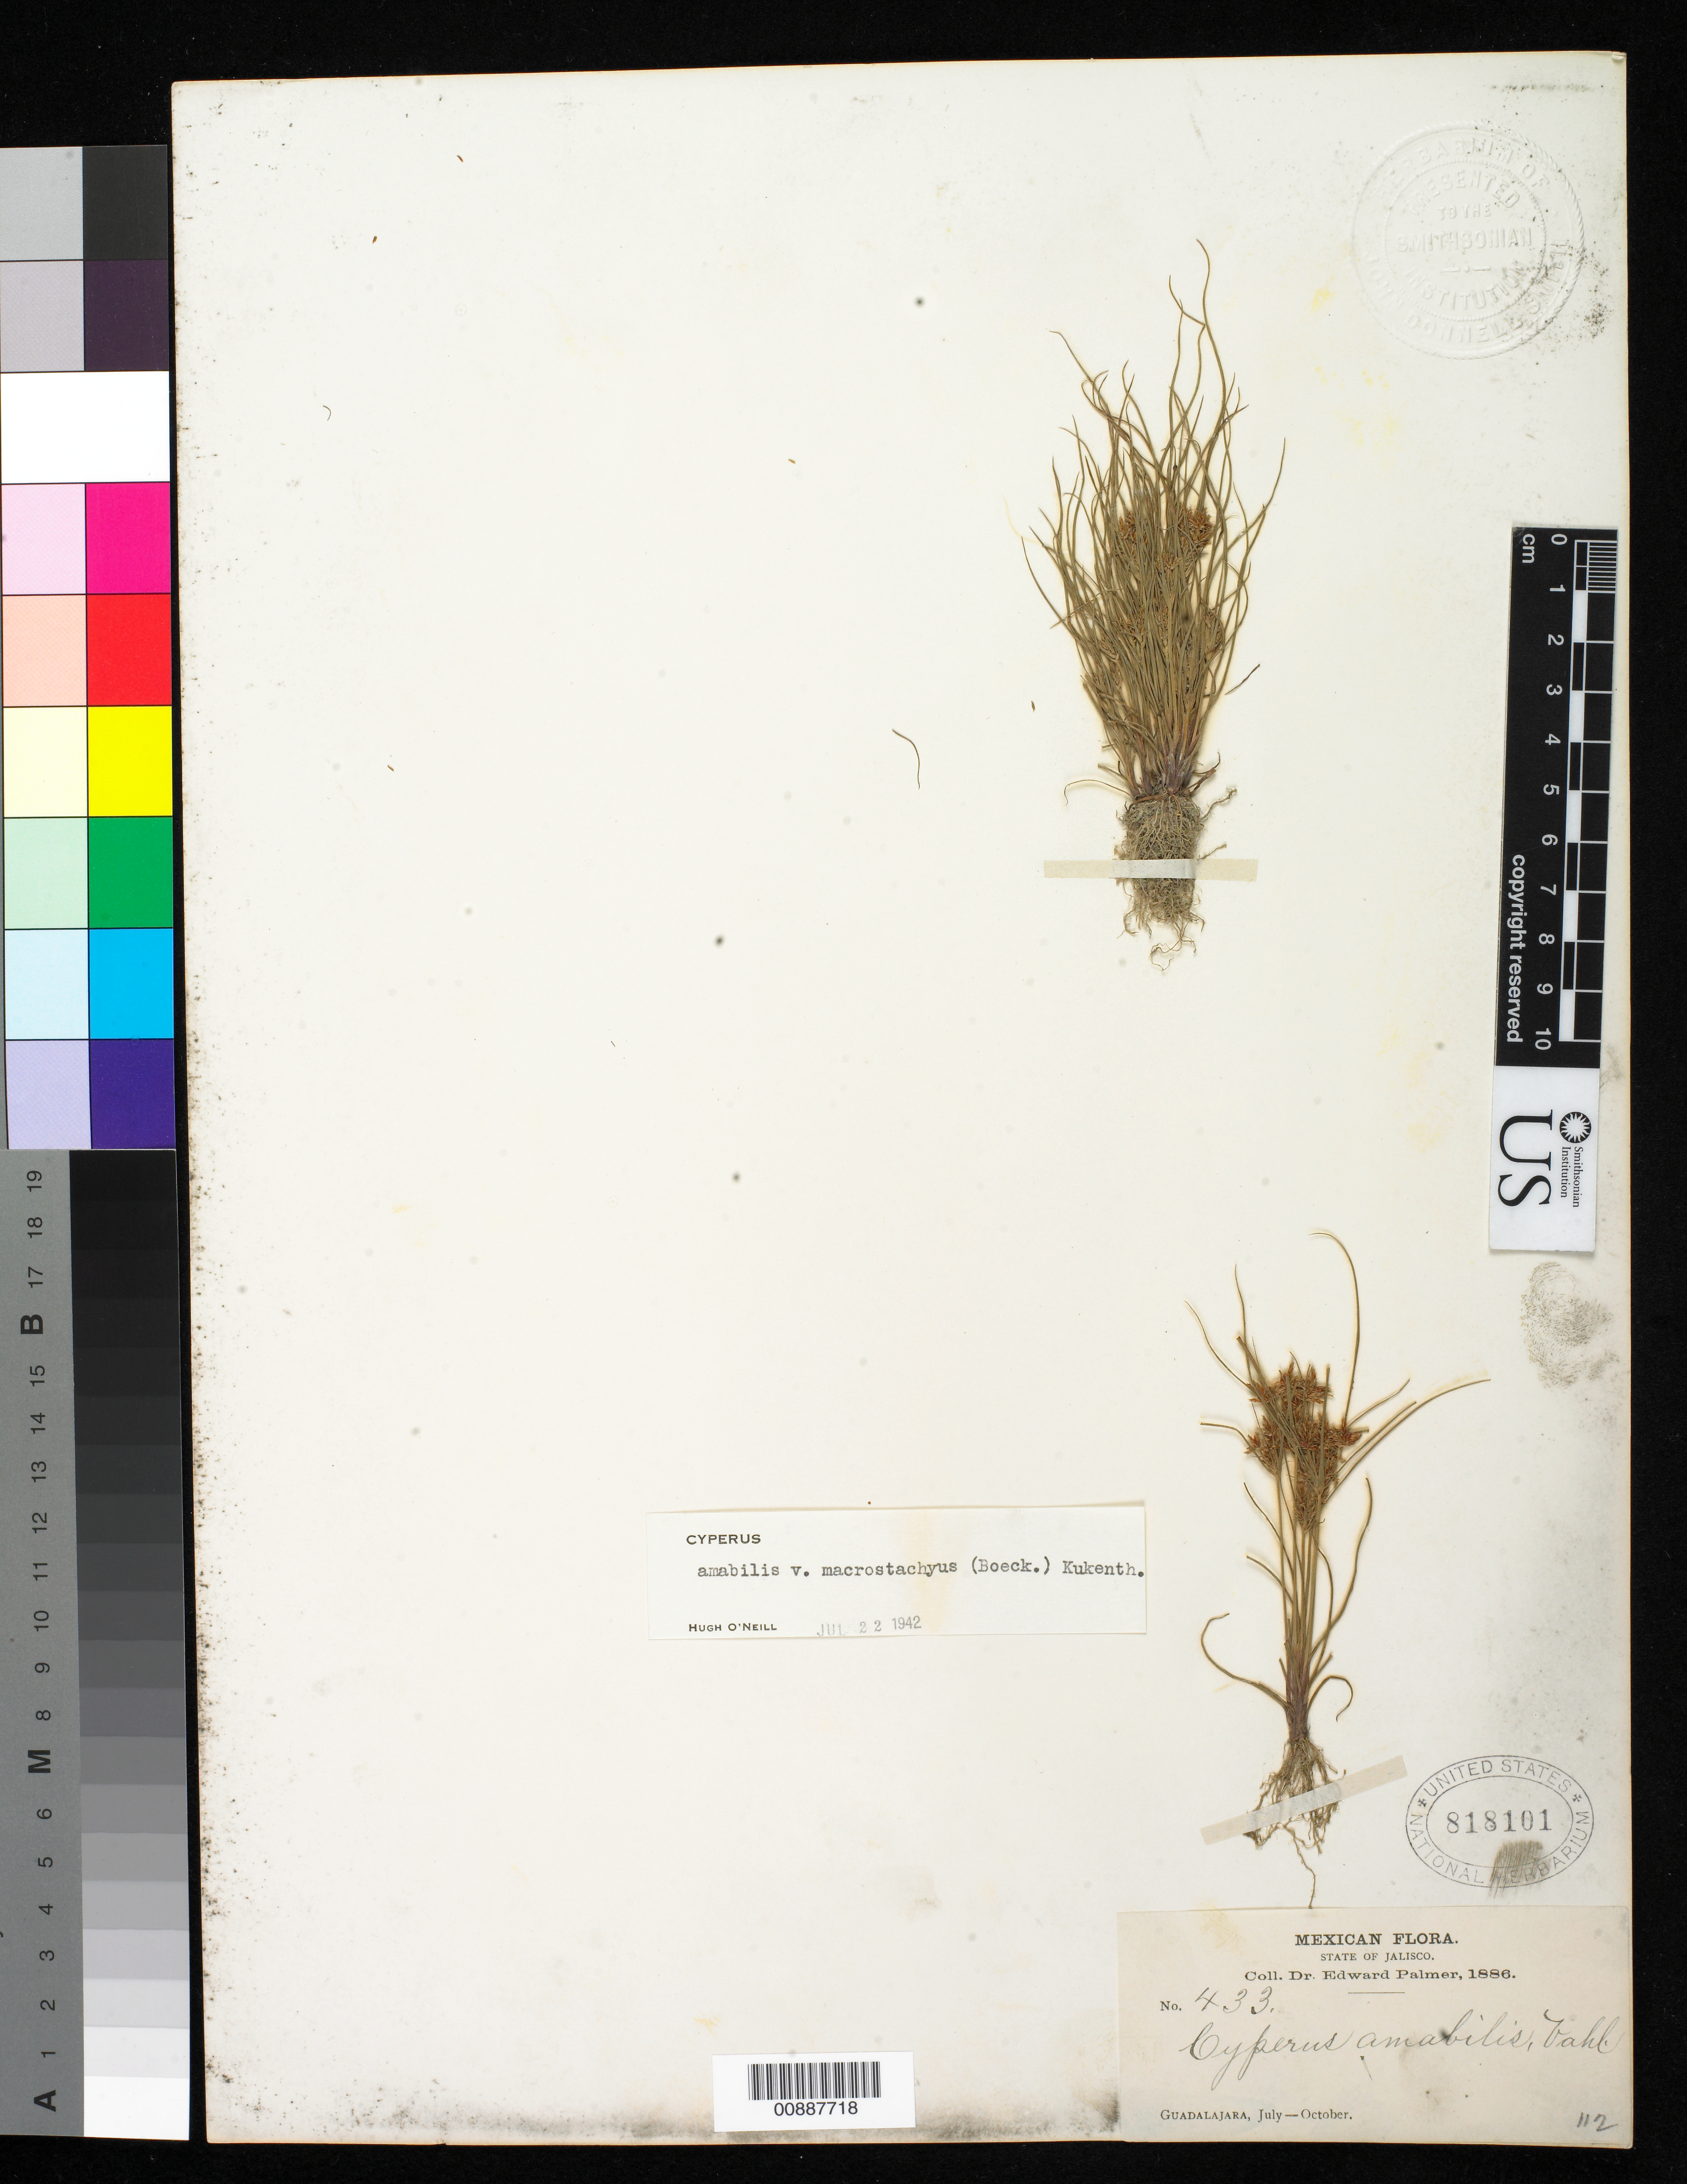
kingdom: Plantae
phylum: Tracheophyta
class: Liliopsida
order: Poales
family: Cyperaceae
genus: Cyperus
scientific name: Cyperus amabilis var. macrostachyus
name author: (Boeckeler) Kük.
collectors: E. Palmer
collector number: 433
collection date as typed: Jul 1886 to -- Oct 1886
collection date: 1886-07/1886-10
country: Mexico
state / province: Jalisco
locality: Guadalajara, Jalisco.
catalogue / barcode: US 818101